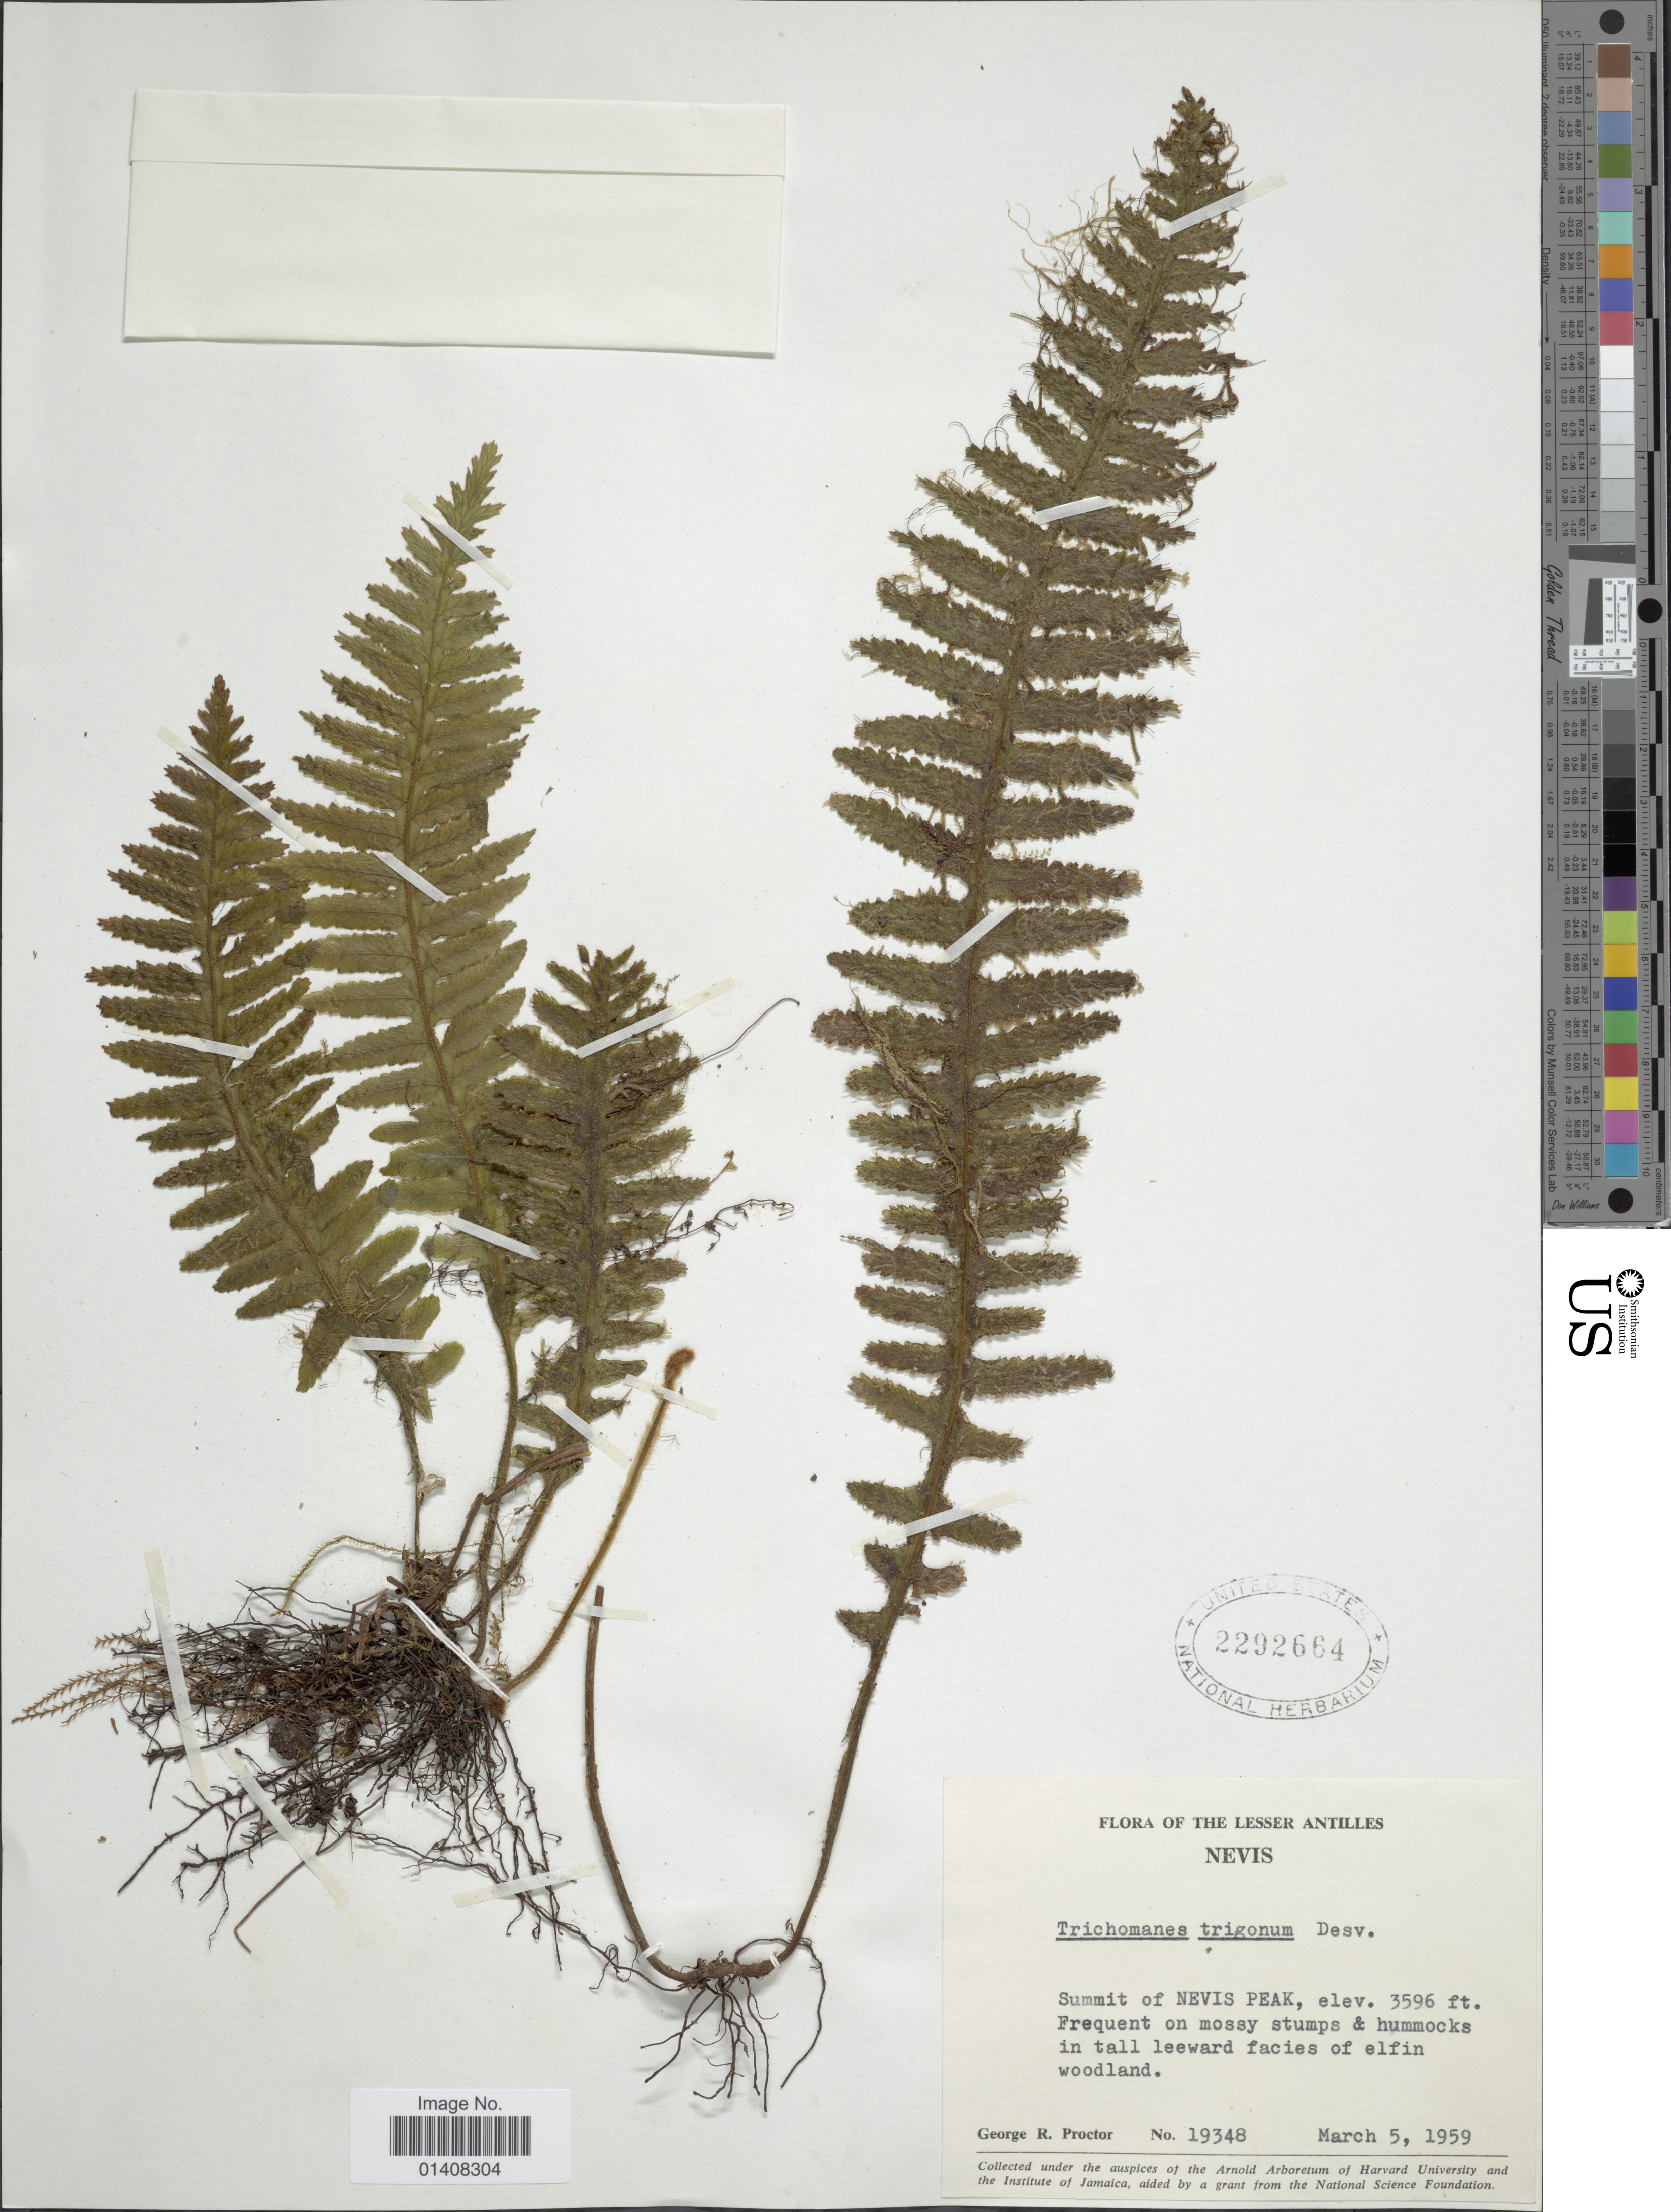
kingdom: Plantae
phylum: Tracheophyta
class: Polypodiopsida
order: Hymenophyllales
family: Hymenophyllaceae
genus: Trichomanes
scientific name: Trichomanes trigonum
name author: Desv.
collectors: G. R. Proctor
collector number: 19348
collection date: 1959-03-05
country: St. Christopher-Nevis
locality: Lesser Antilles, Nevis, Summit of Nevis Peak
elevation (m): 1096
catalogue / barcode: US 2292664